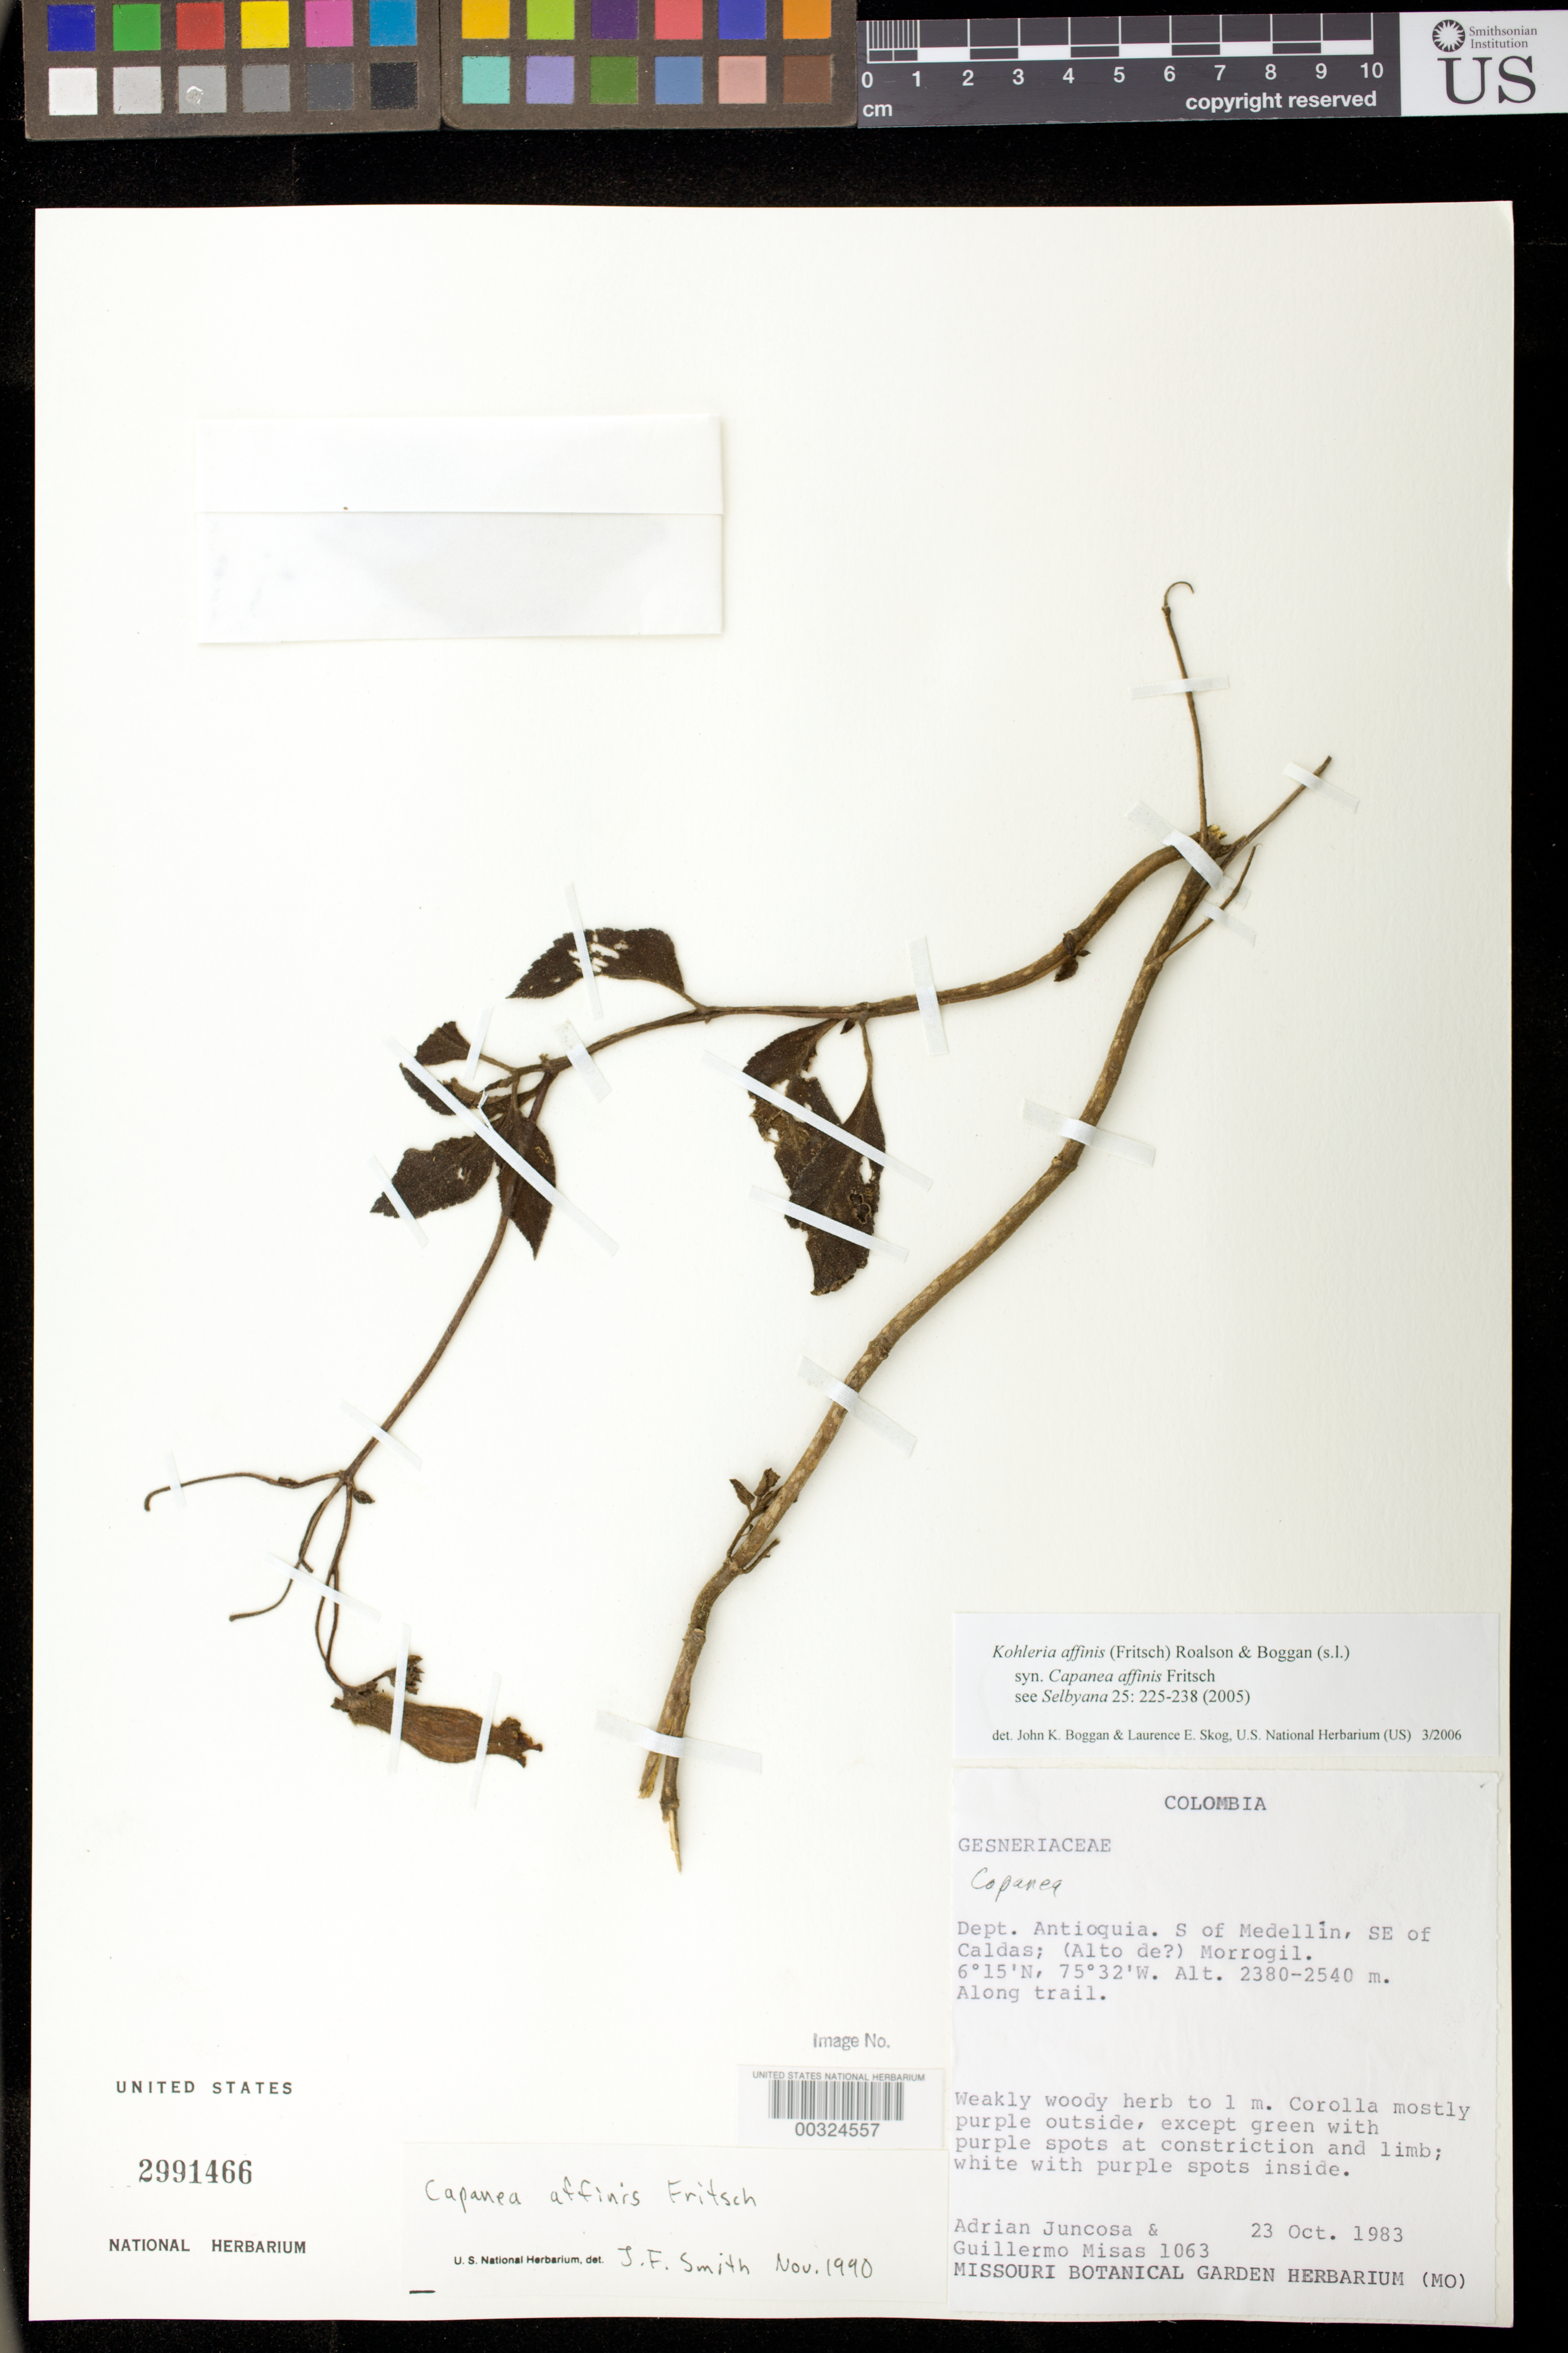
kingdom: Plantae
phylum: Tracheophyta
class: Magnoliopsida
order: Lamiales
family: Gesneriaceae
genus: Kohleria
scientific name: Kohleria affinis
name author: (Fritsch) Roalson & Boggan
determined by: Boggan, J. K.; Skog, L. E.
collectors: A. Juncosa & G. Misas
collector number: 1063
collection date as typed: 23 Oct 1983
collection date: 1983-10-23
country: Colombia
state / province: Antioquia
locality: S of Medellin, SE of Caldas, (Alto de?) Morrogil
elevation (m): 2380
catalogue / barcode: US 2991466